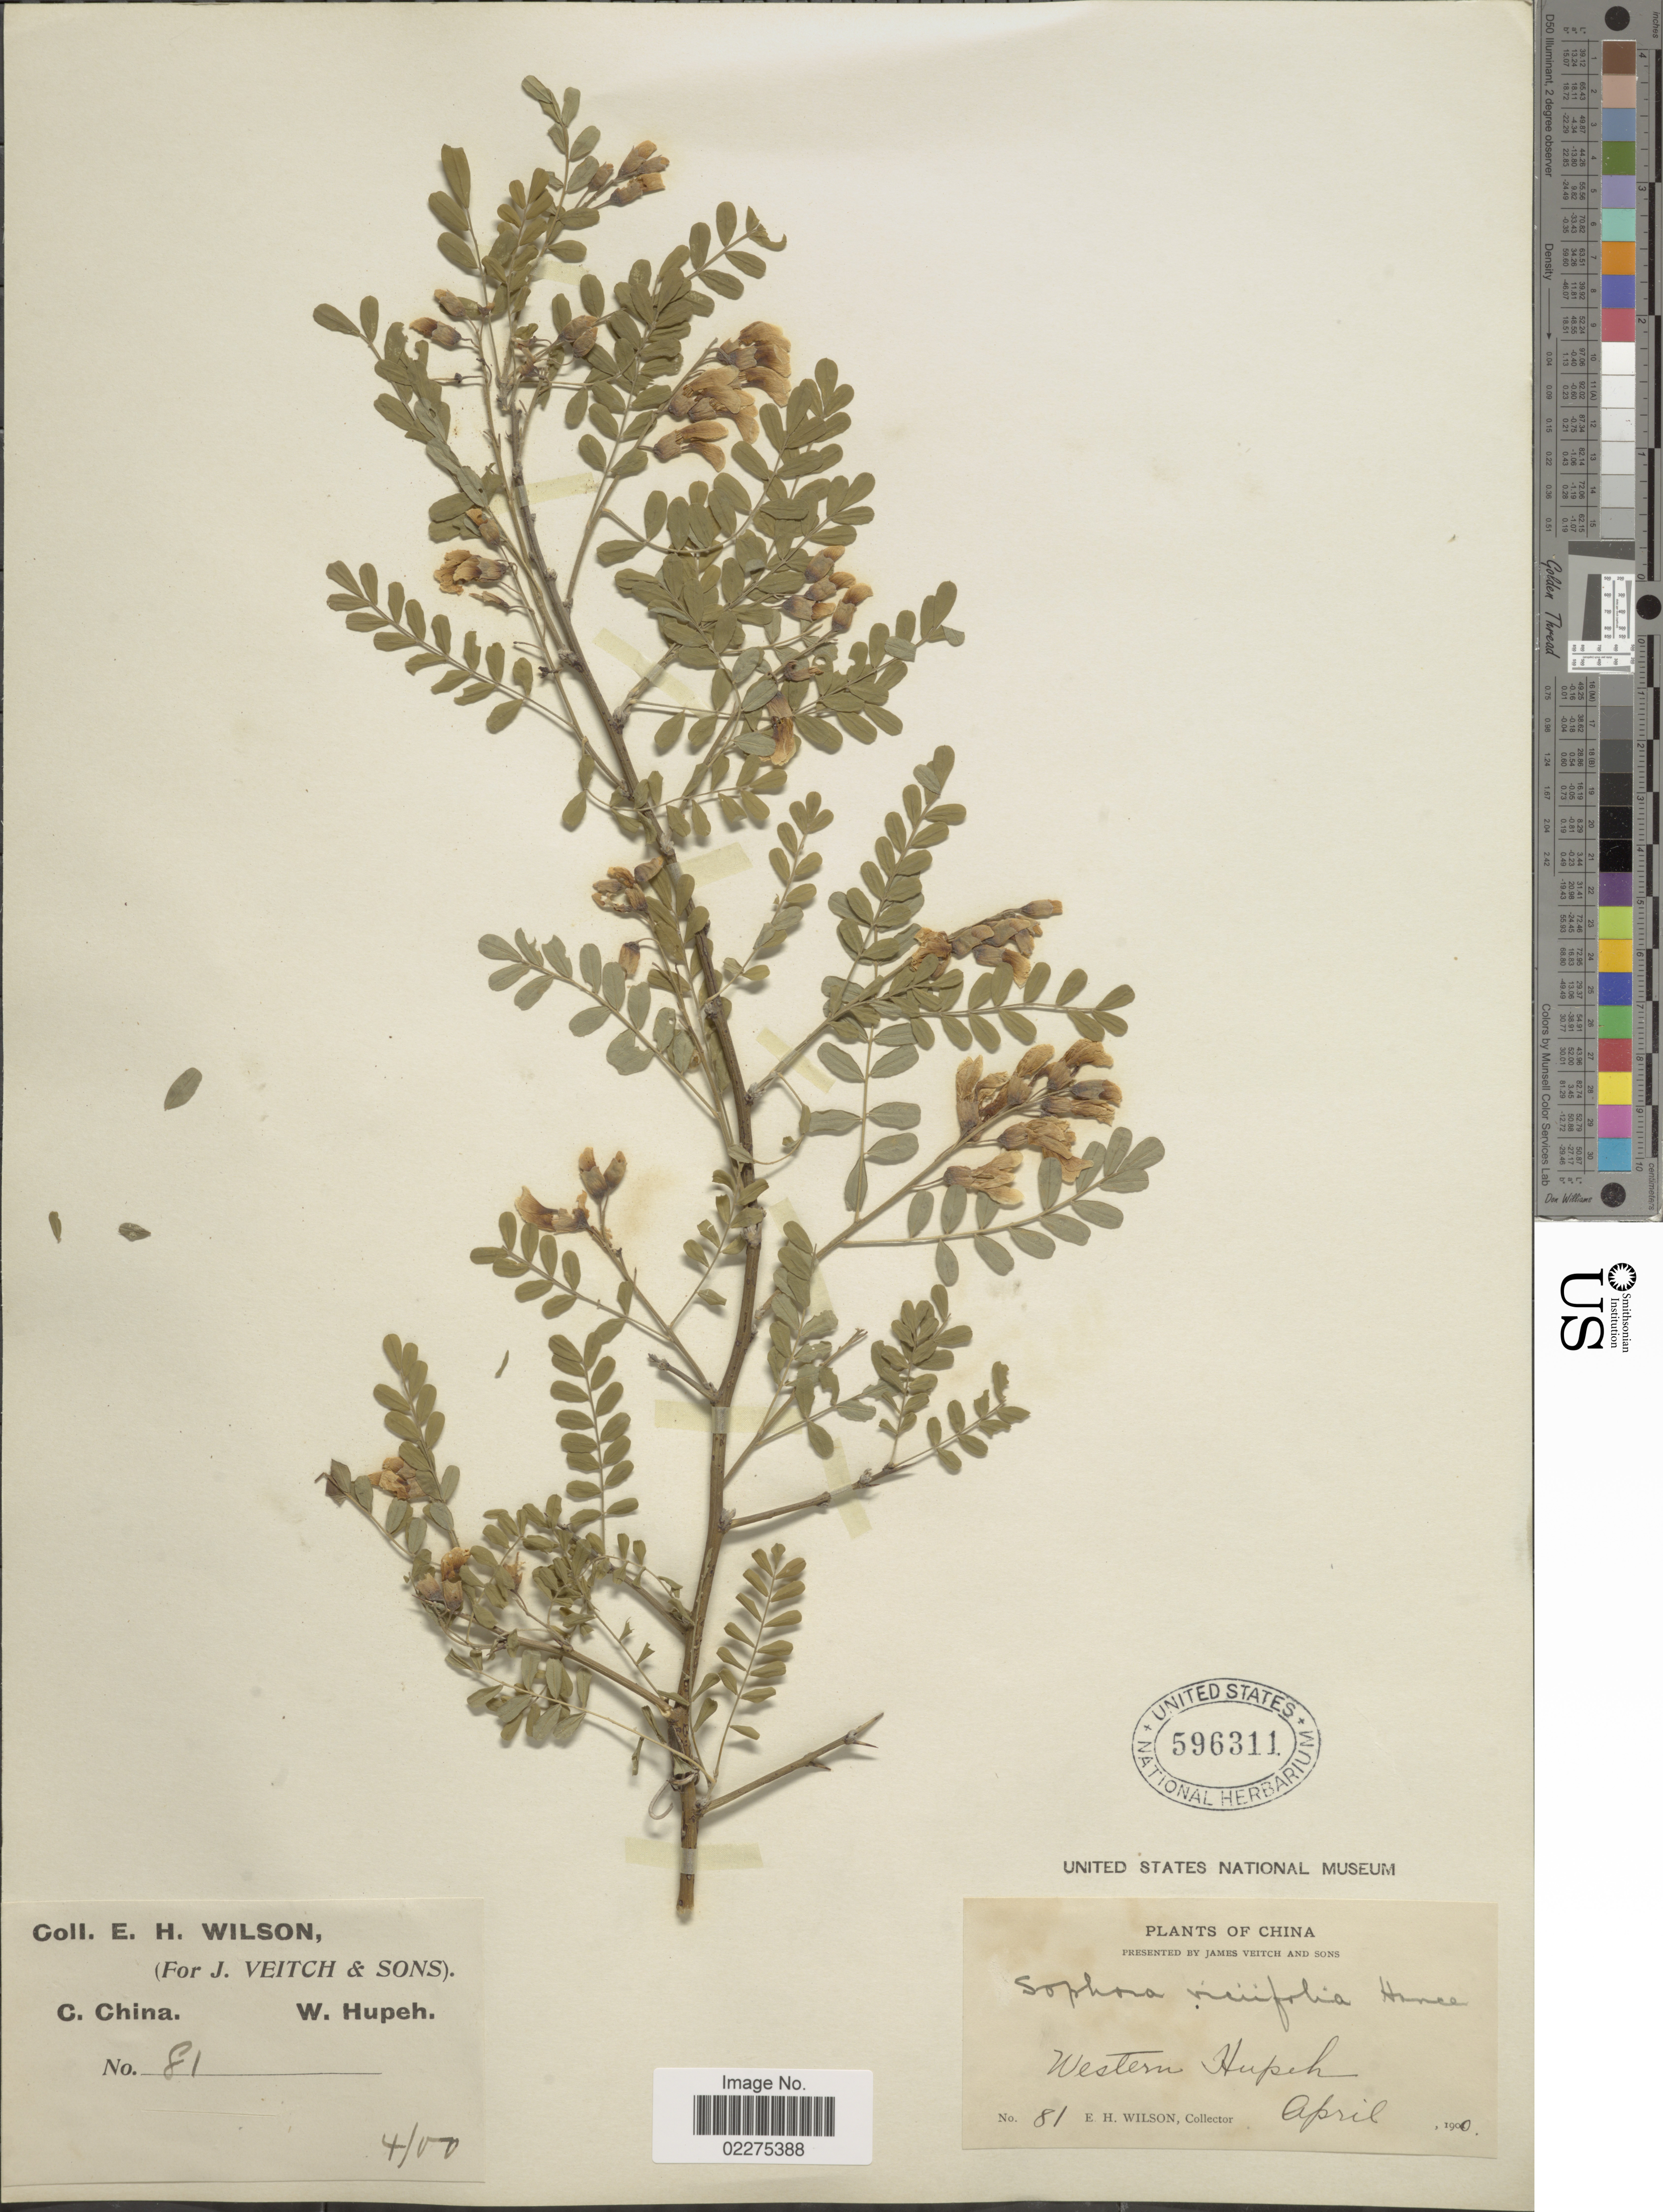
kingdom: Plantae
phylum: Tracheophyta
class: Magnoliopsida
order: Fabales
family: Fabaceae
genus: Sophora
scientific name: Sophora davidii var. davidii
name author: (Franch.) Skeels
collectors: E. Wilson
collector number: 81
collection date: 1900-04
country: China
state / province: Hubei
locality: C. China. Western Hupeh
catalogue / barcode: US 596311